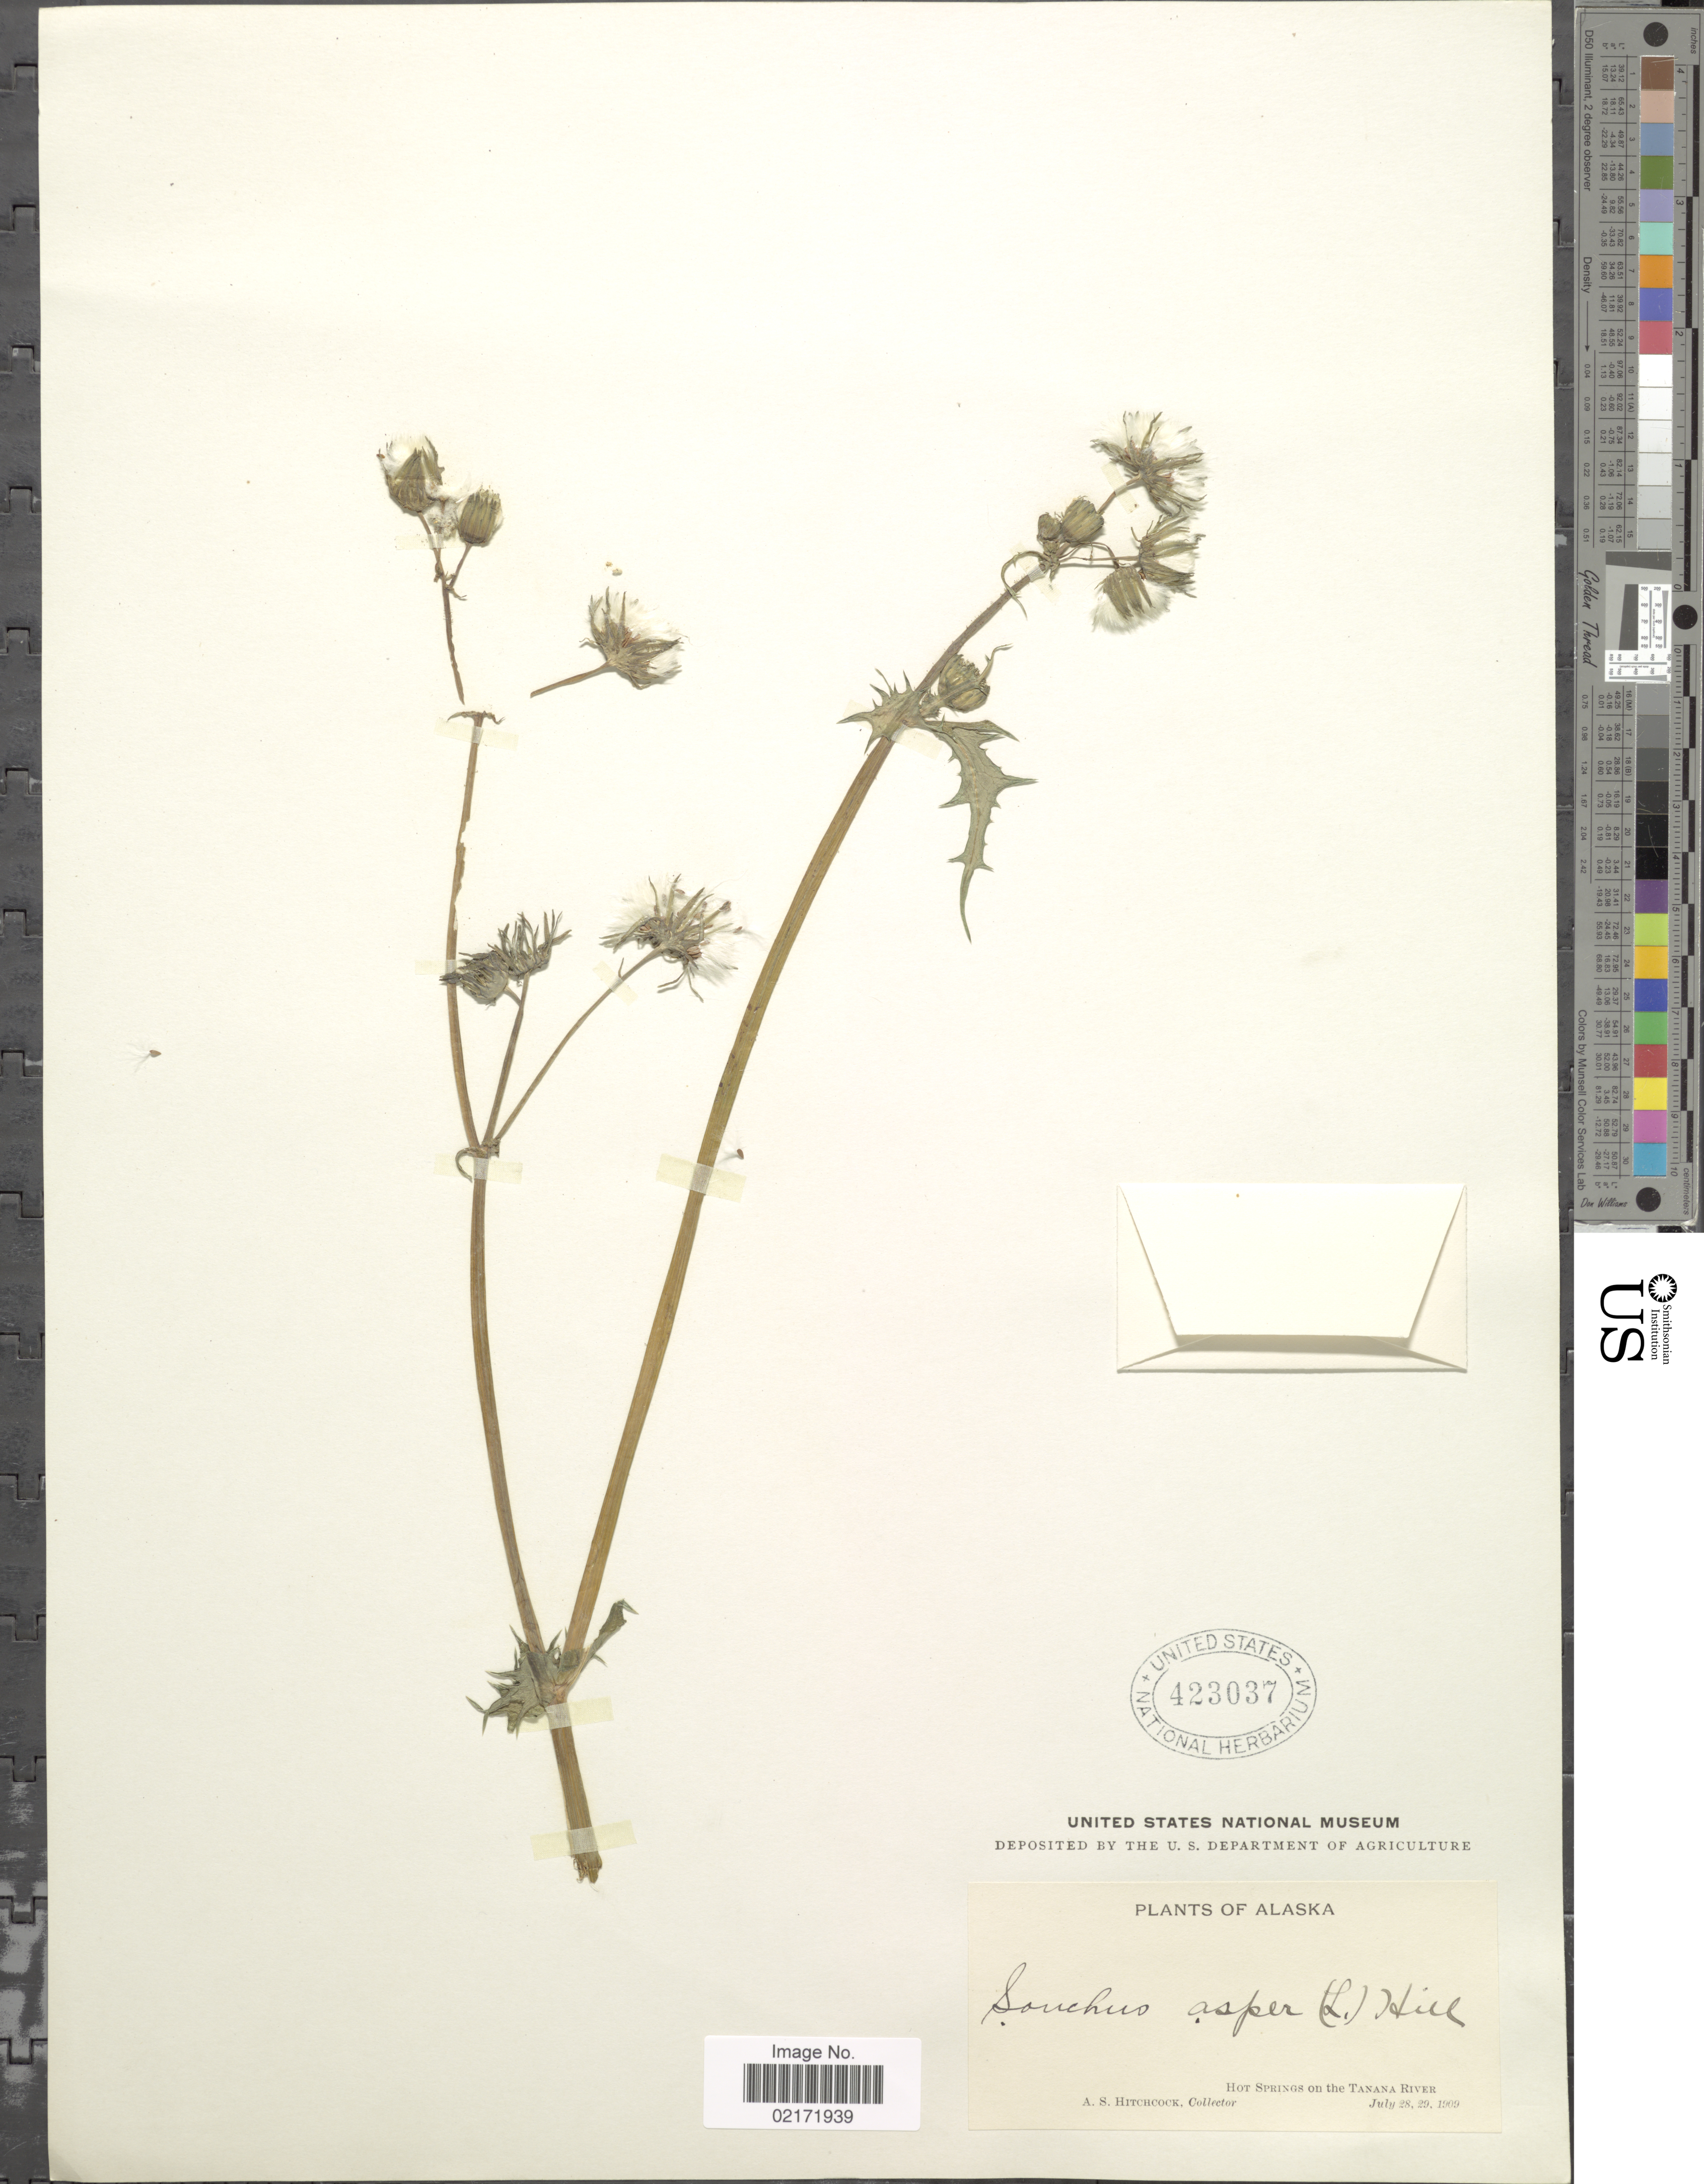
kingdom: Plantae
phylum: Tracheophyta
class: Magnoliopsida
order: Asterales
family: Asteraceae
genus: Sonchus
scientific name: Sonchus asper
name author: (L.) Hill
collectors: A. S. Hitchcock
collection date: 1909-07-28/1909-07-29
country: United States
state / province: Alaska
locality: Hot Springs in the Tanana River.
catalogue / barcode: US 423037